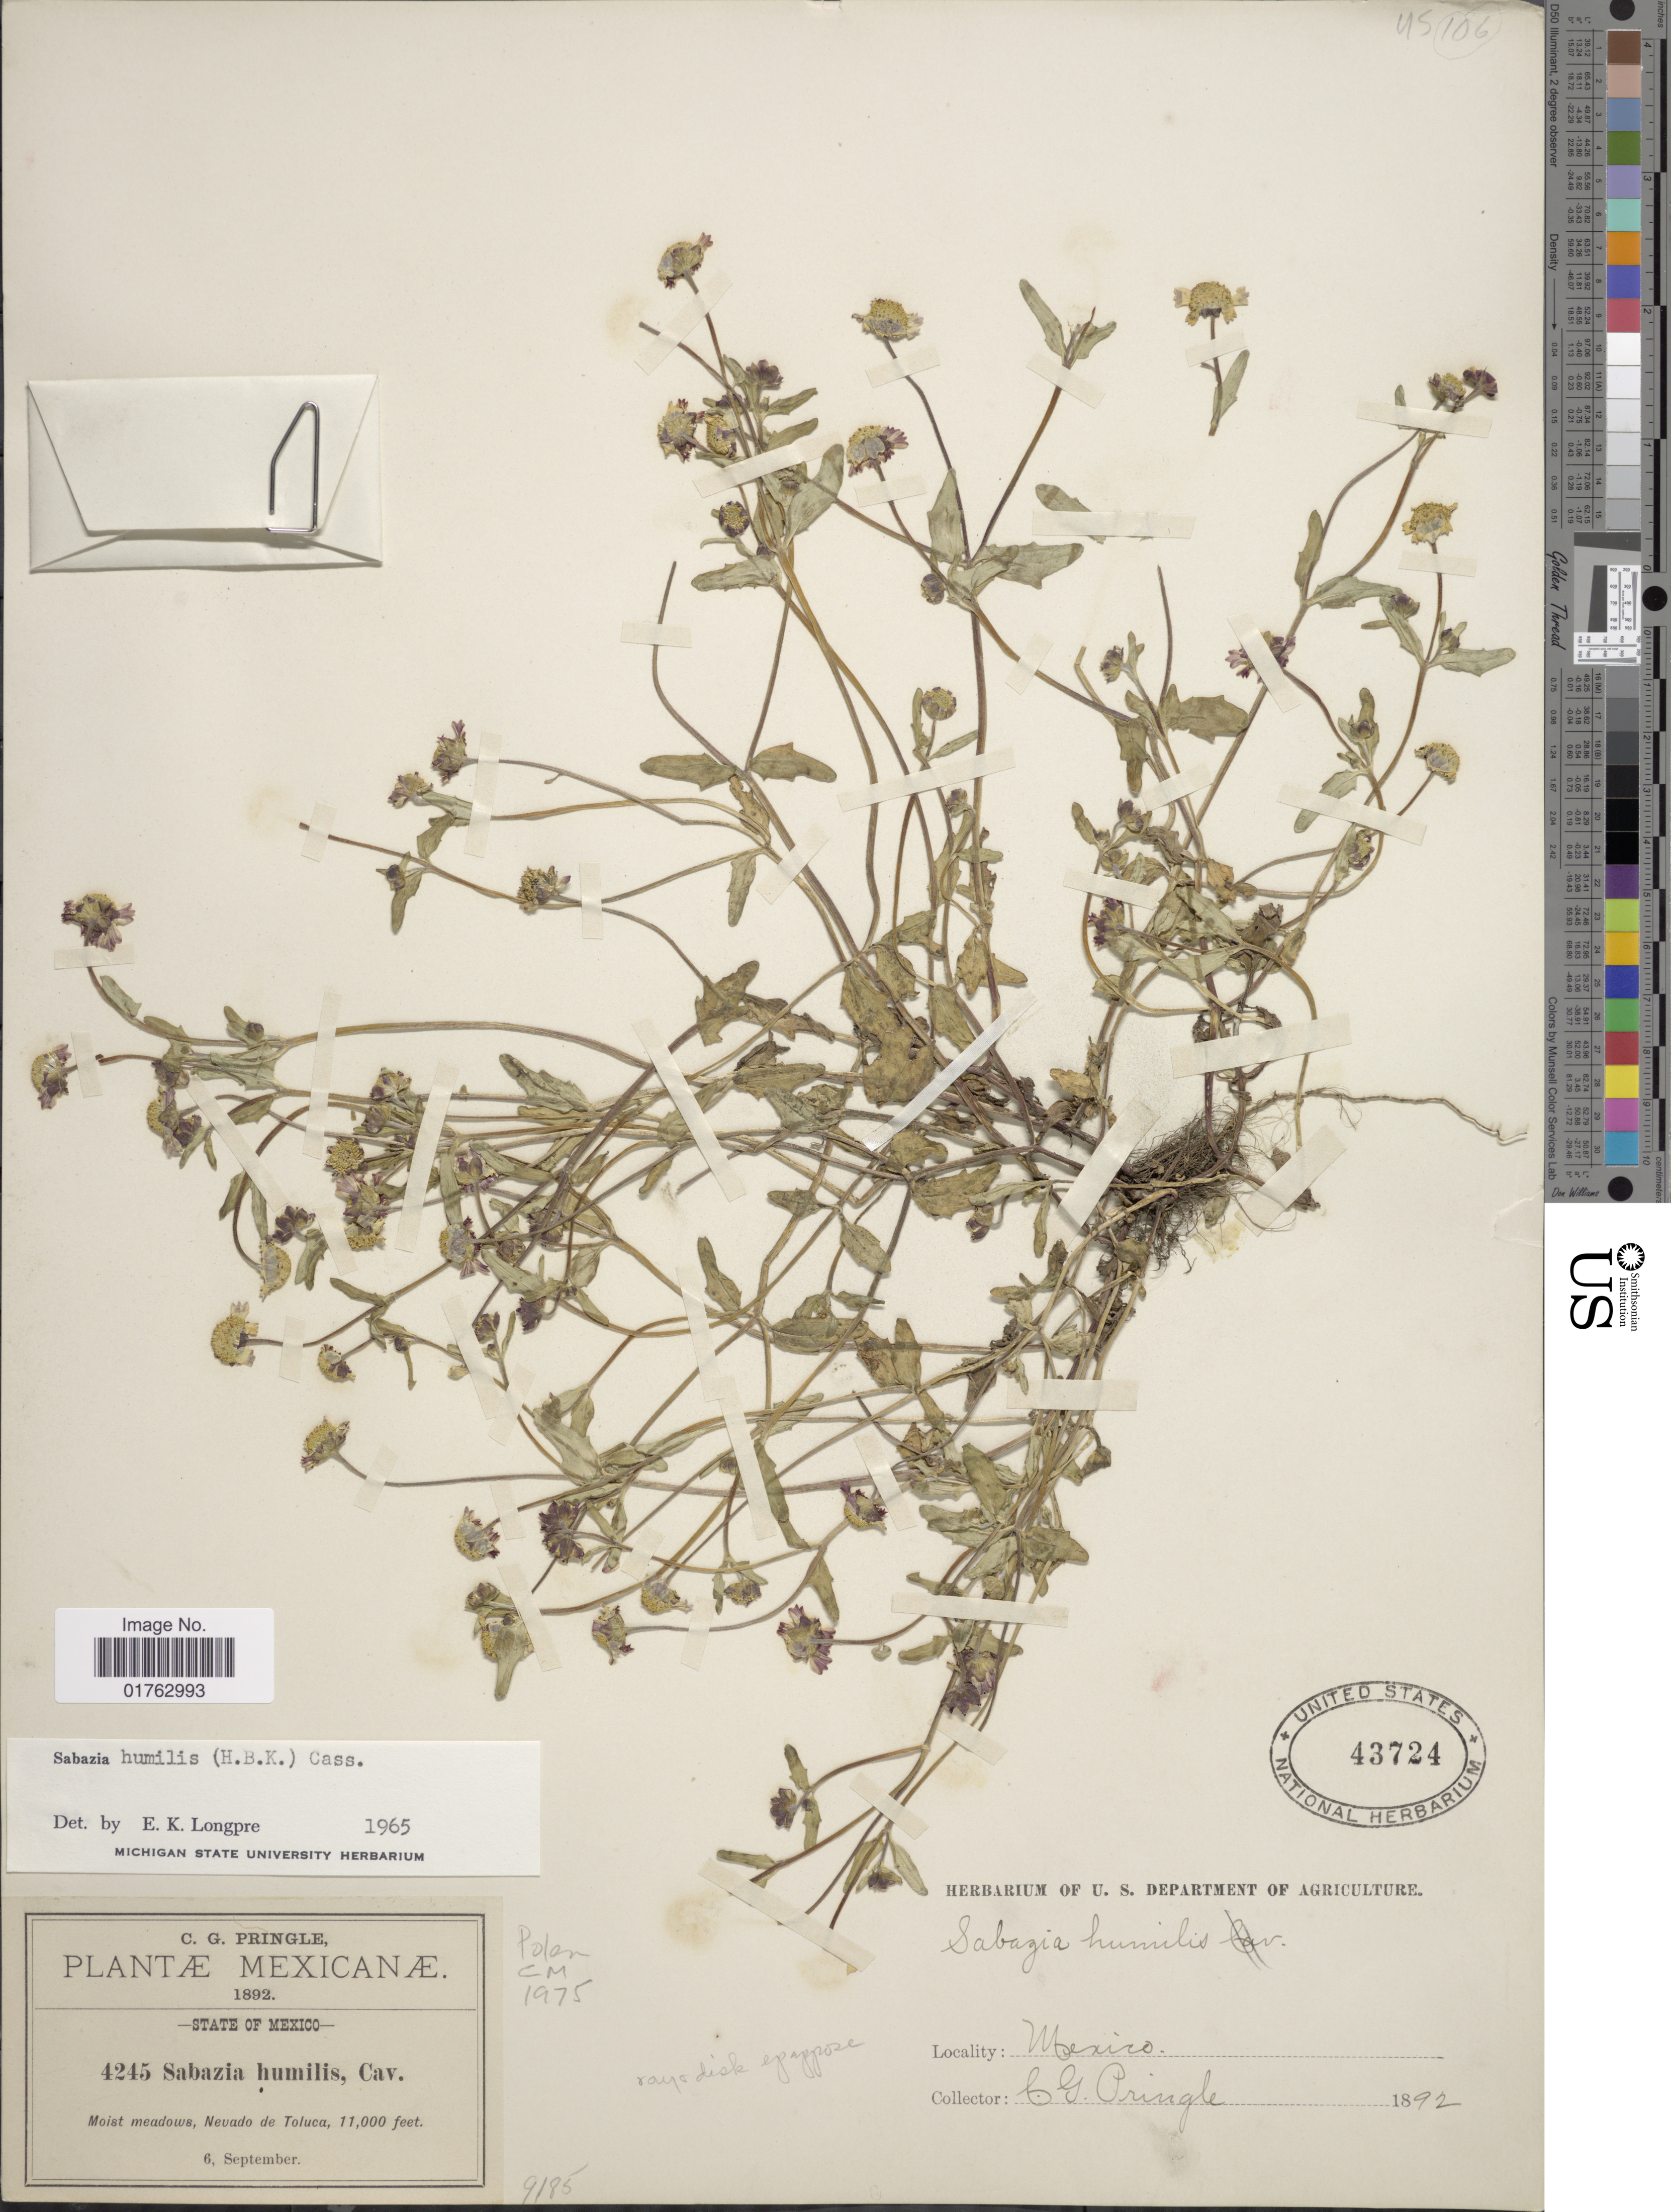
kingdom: Plantae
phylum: Tracheophyta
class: Magnoliopsida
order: Asterales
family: Asteraceae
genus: Sabazia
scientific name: Sabazia humilis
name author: (Kunth) Cass.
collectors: C. G. Pringle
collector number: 4245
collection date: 1892-09-06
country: Mexico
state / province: México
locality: Moist meadows, Nevado de Toluca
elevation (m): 3353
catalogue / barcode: US 43724